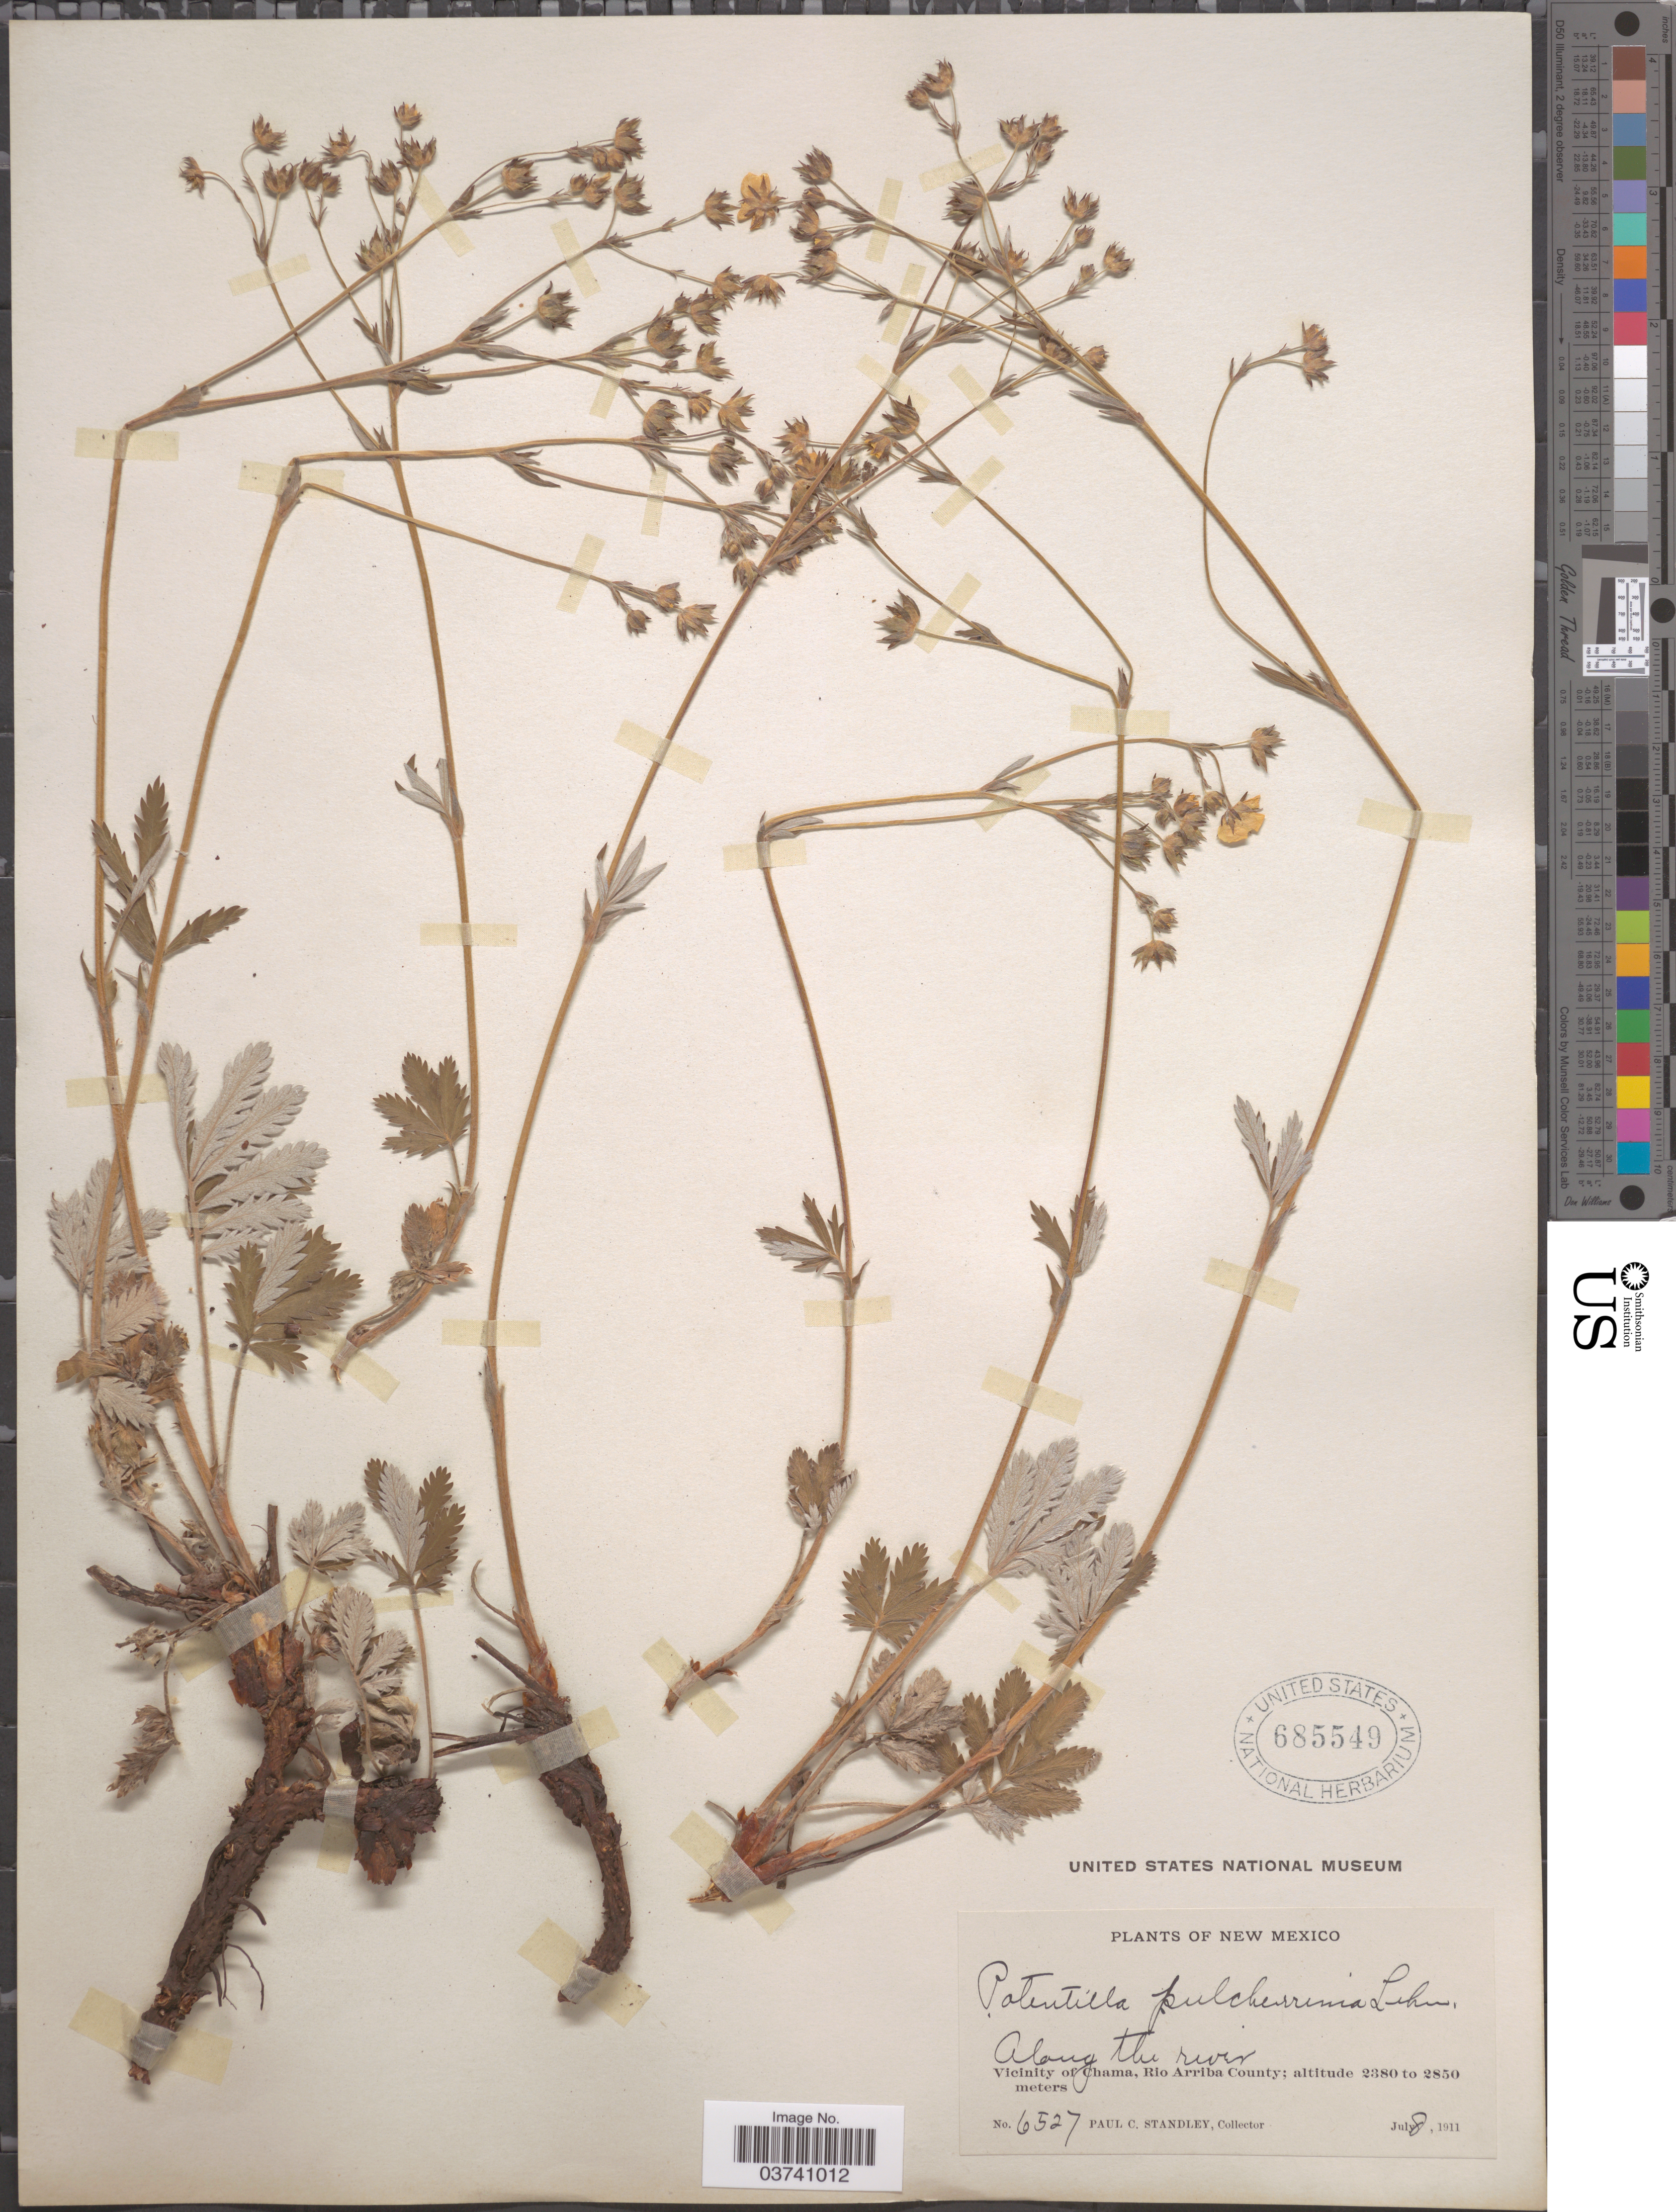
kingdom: Plantae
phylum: Tracheophyta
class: Magnoliopsida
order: Rosales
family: Rosaceae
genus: Potentilla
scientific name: Potentilla pulcherrima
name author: Lehm.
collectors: P. C. Standley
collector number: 6527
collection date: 1911-07-08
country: United States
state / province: New Mexico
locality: Along the river. Vicinity of Chama, Rio Arriba County.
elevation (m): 2380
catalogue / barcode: US 685549